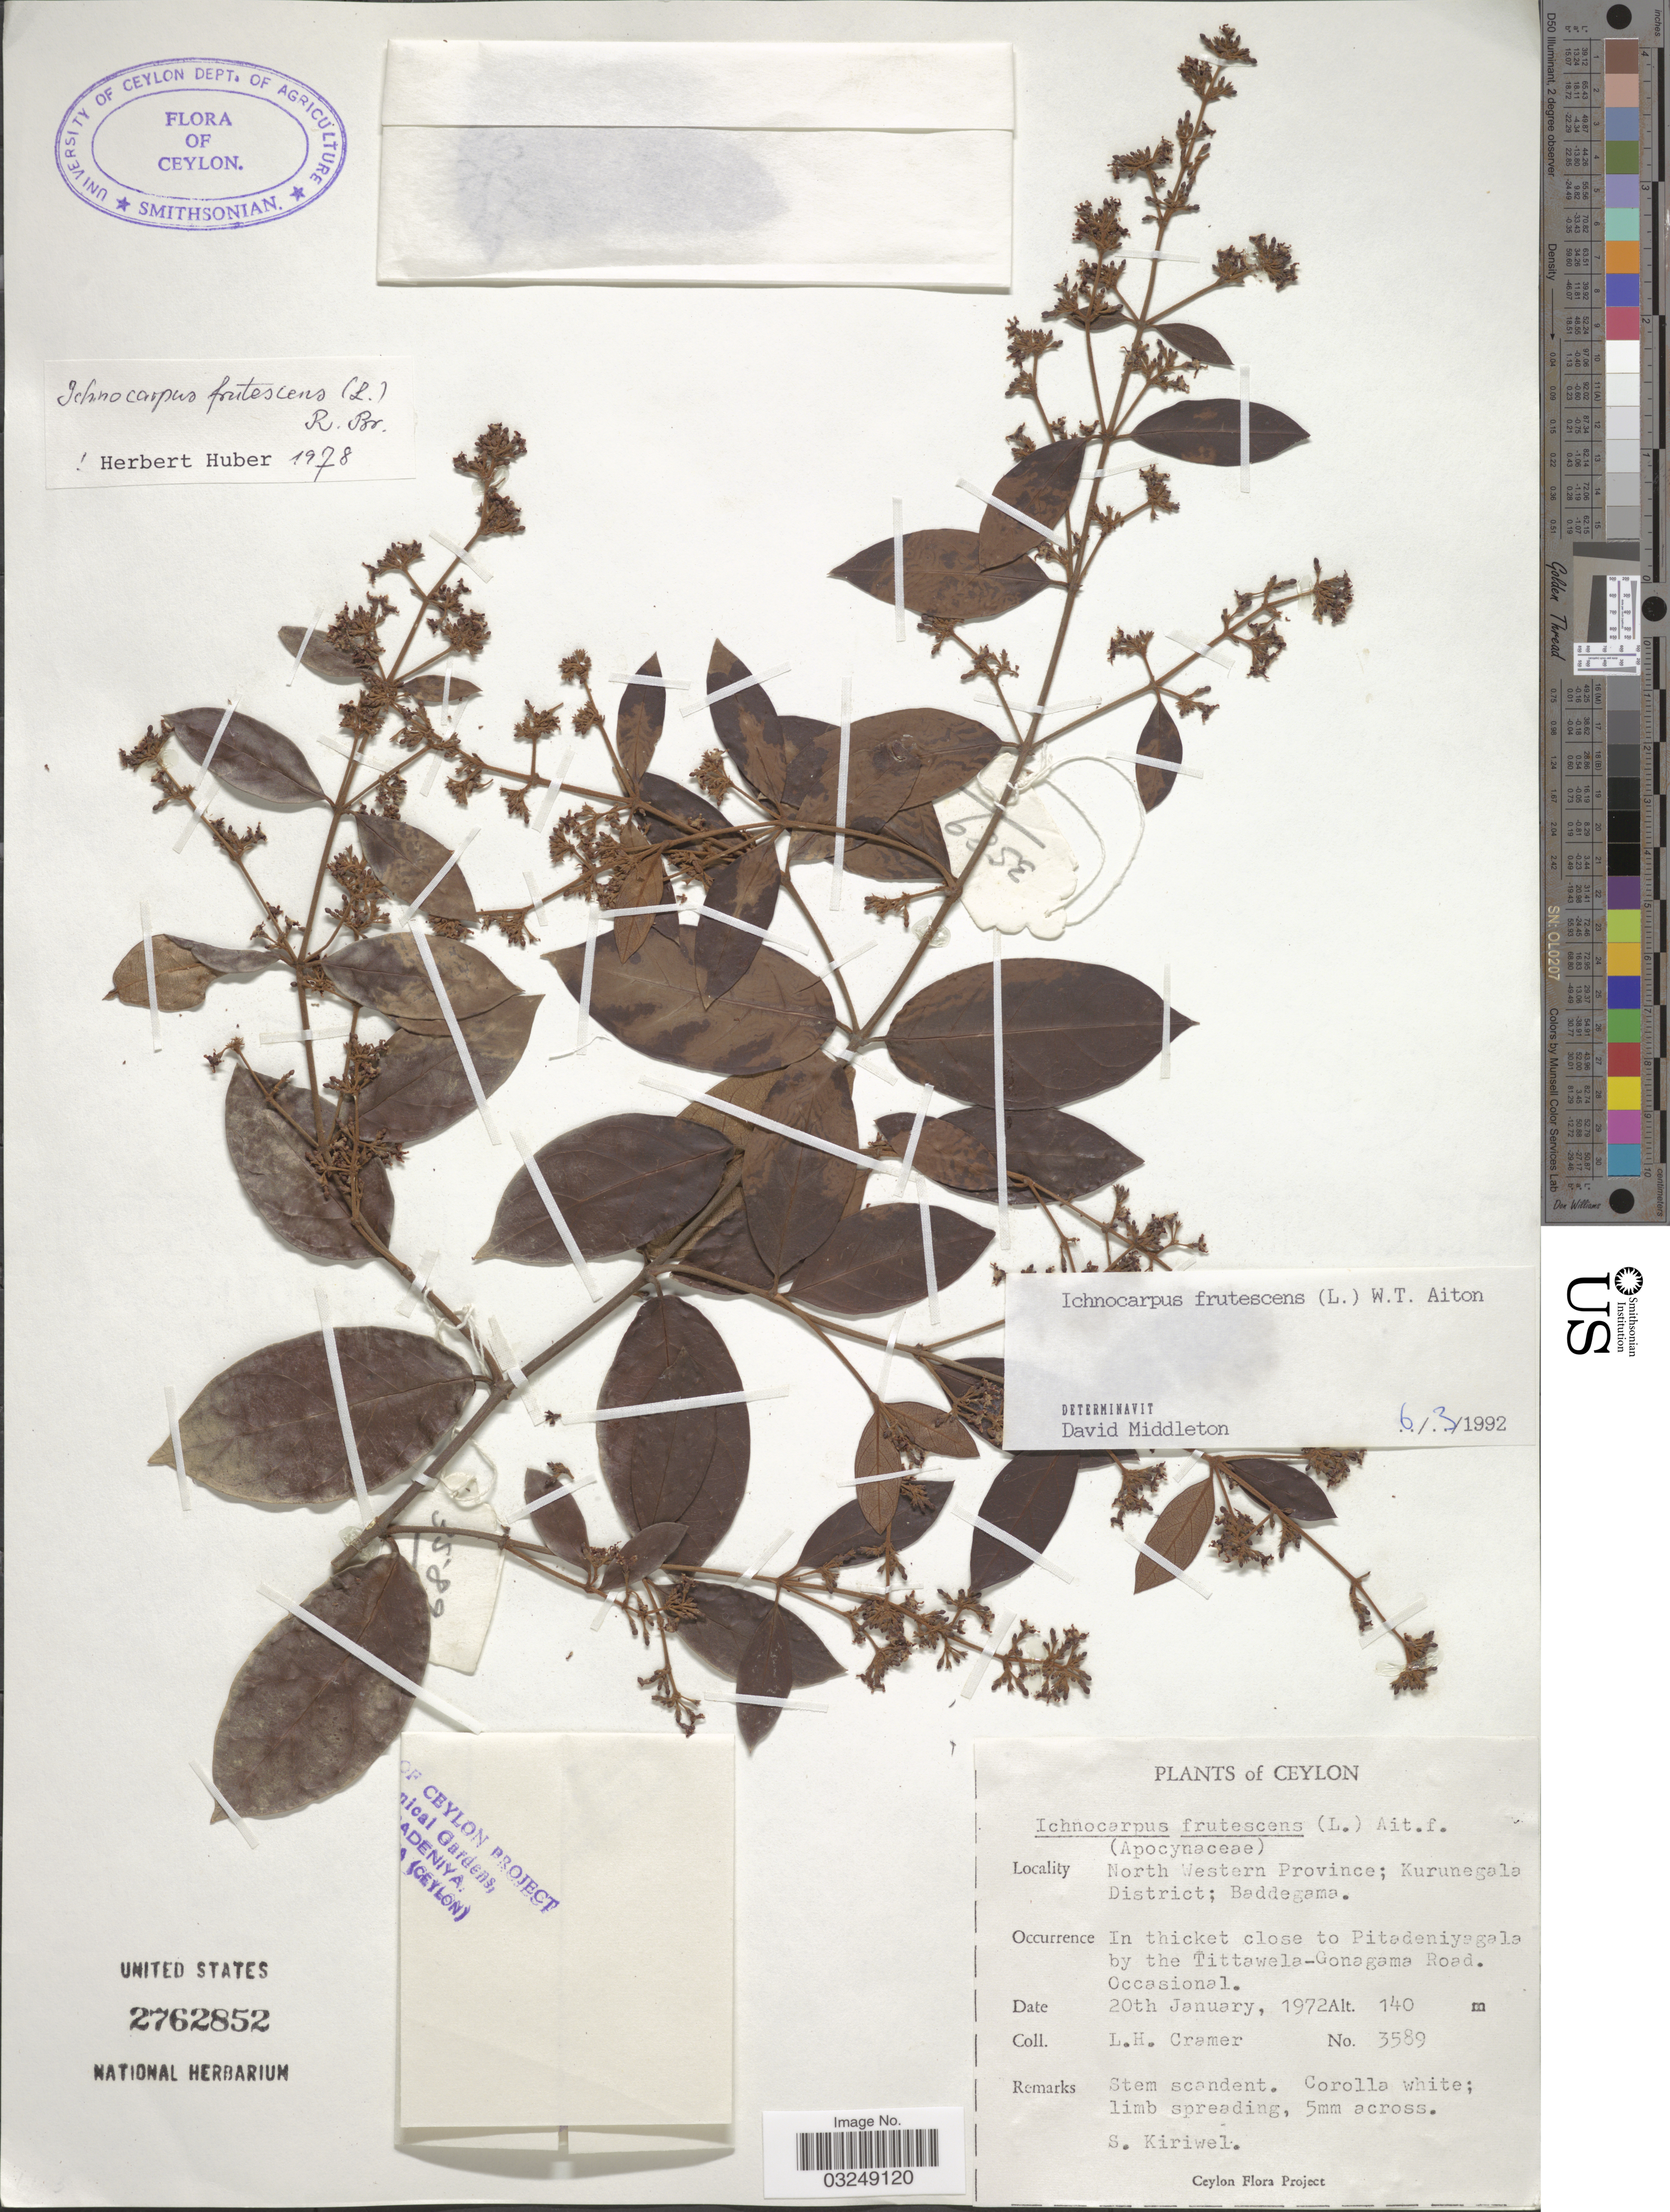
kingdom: Plantae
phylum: Tracheophyta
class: Magnoliopsida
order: Gentianales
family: Apocynaceae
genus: Ichnocarpus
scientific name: Ichnocarpus frutescens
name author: (L.) W.T. Aiton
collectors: L. H. Cramer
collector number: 3589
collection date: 1972-01-20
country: Sri Lanka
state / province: North Western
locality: Ceylon. Kurunegala District; Baddegama. In thicket close to Pitadeniyagala by the Tittawela-Gonagama Road.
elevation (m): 140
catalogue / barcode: US 2762852